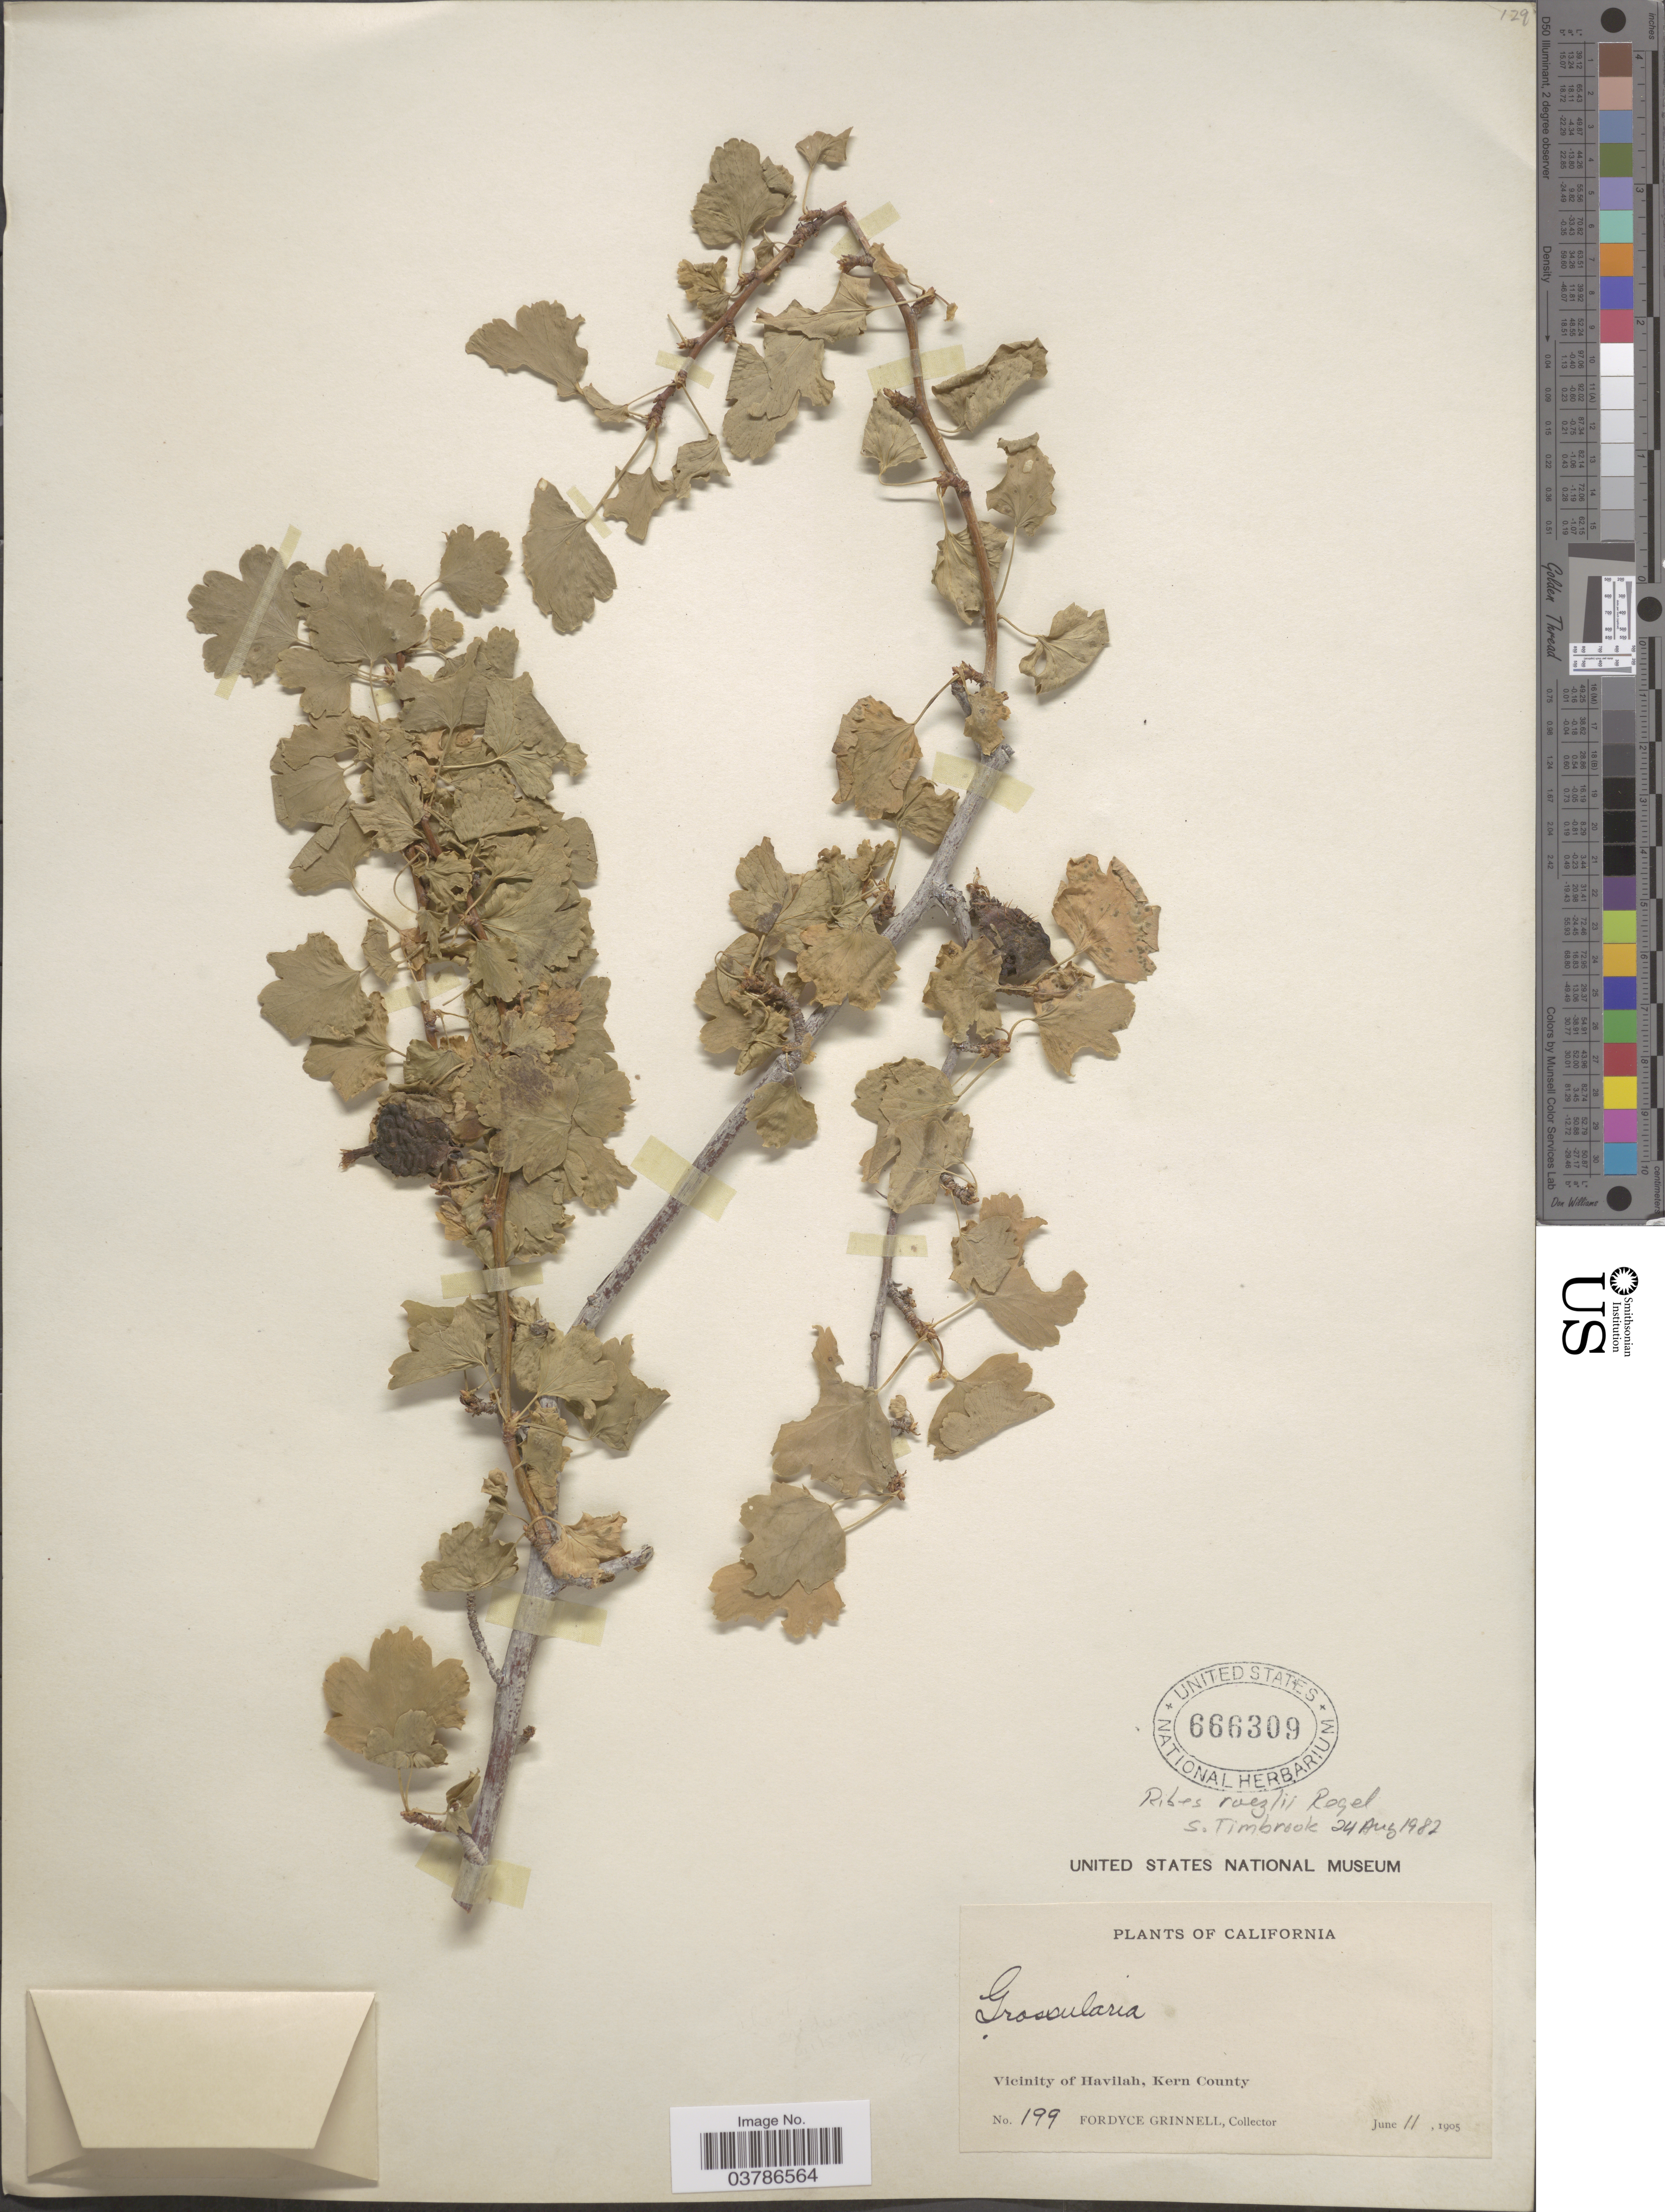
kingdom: Plantae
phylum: Tracheophyta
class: Magnoliopsida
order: Saxifragales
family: Grossulariaceae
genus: Ribes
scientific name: Ribes roezlii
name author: Regel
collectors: F. Grinnell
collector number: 199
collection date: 1905-06-11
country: United States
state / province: California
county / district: Kern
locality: Vicinity of Havilah, Kern County.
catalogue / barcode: US 666309